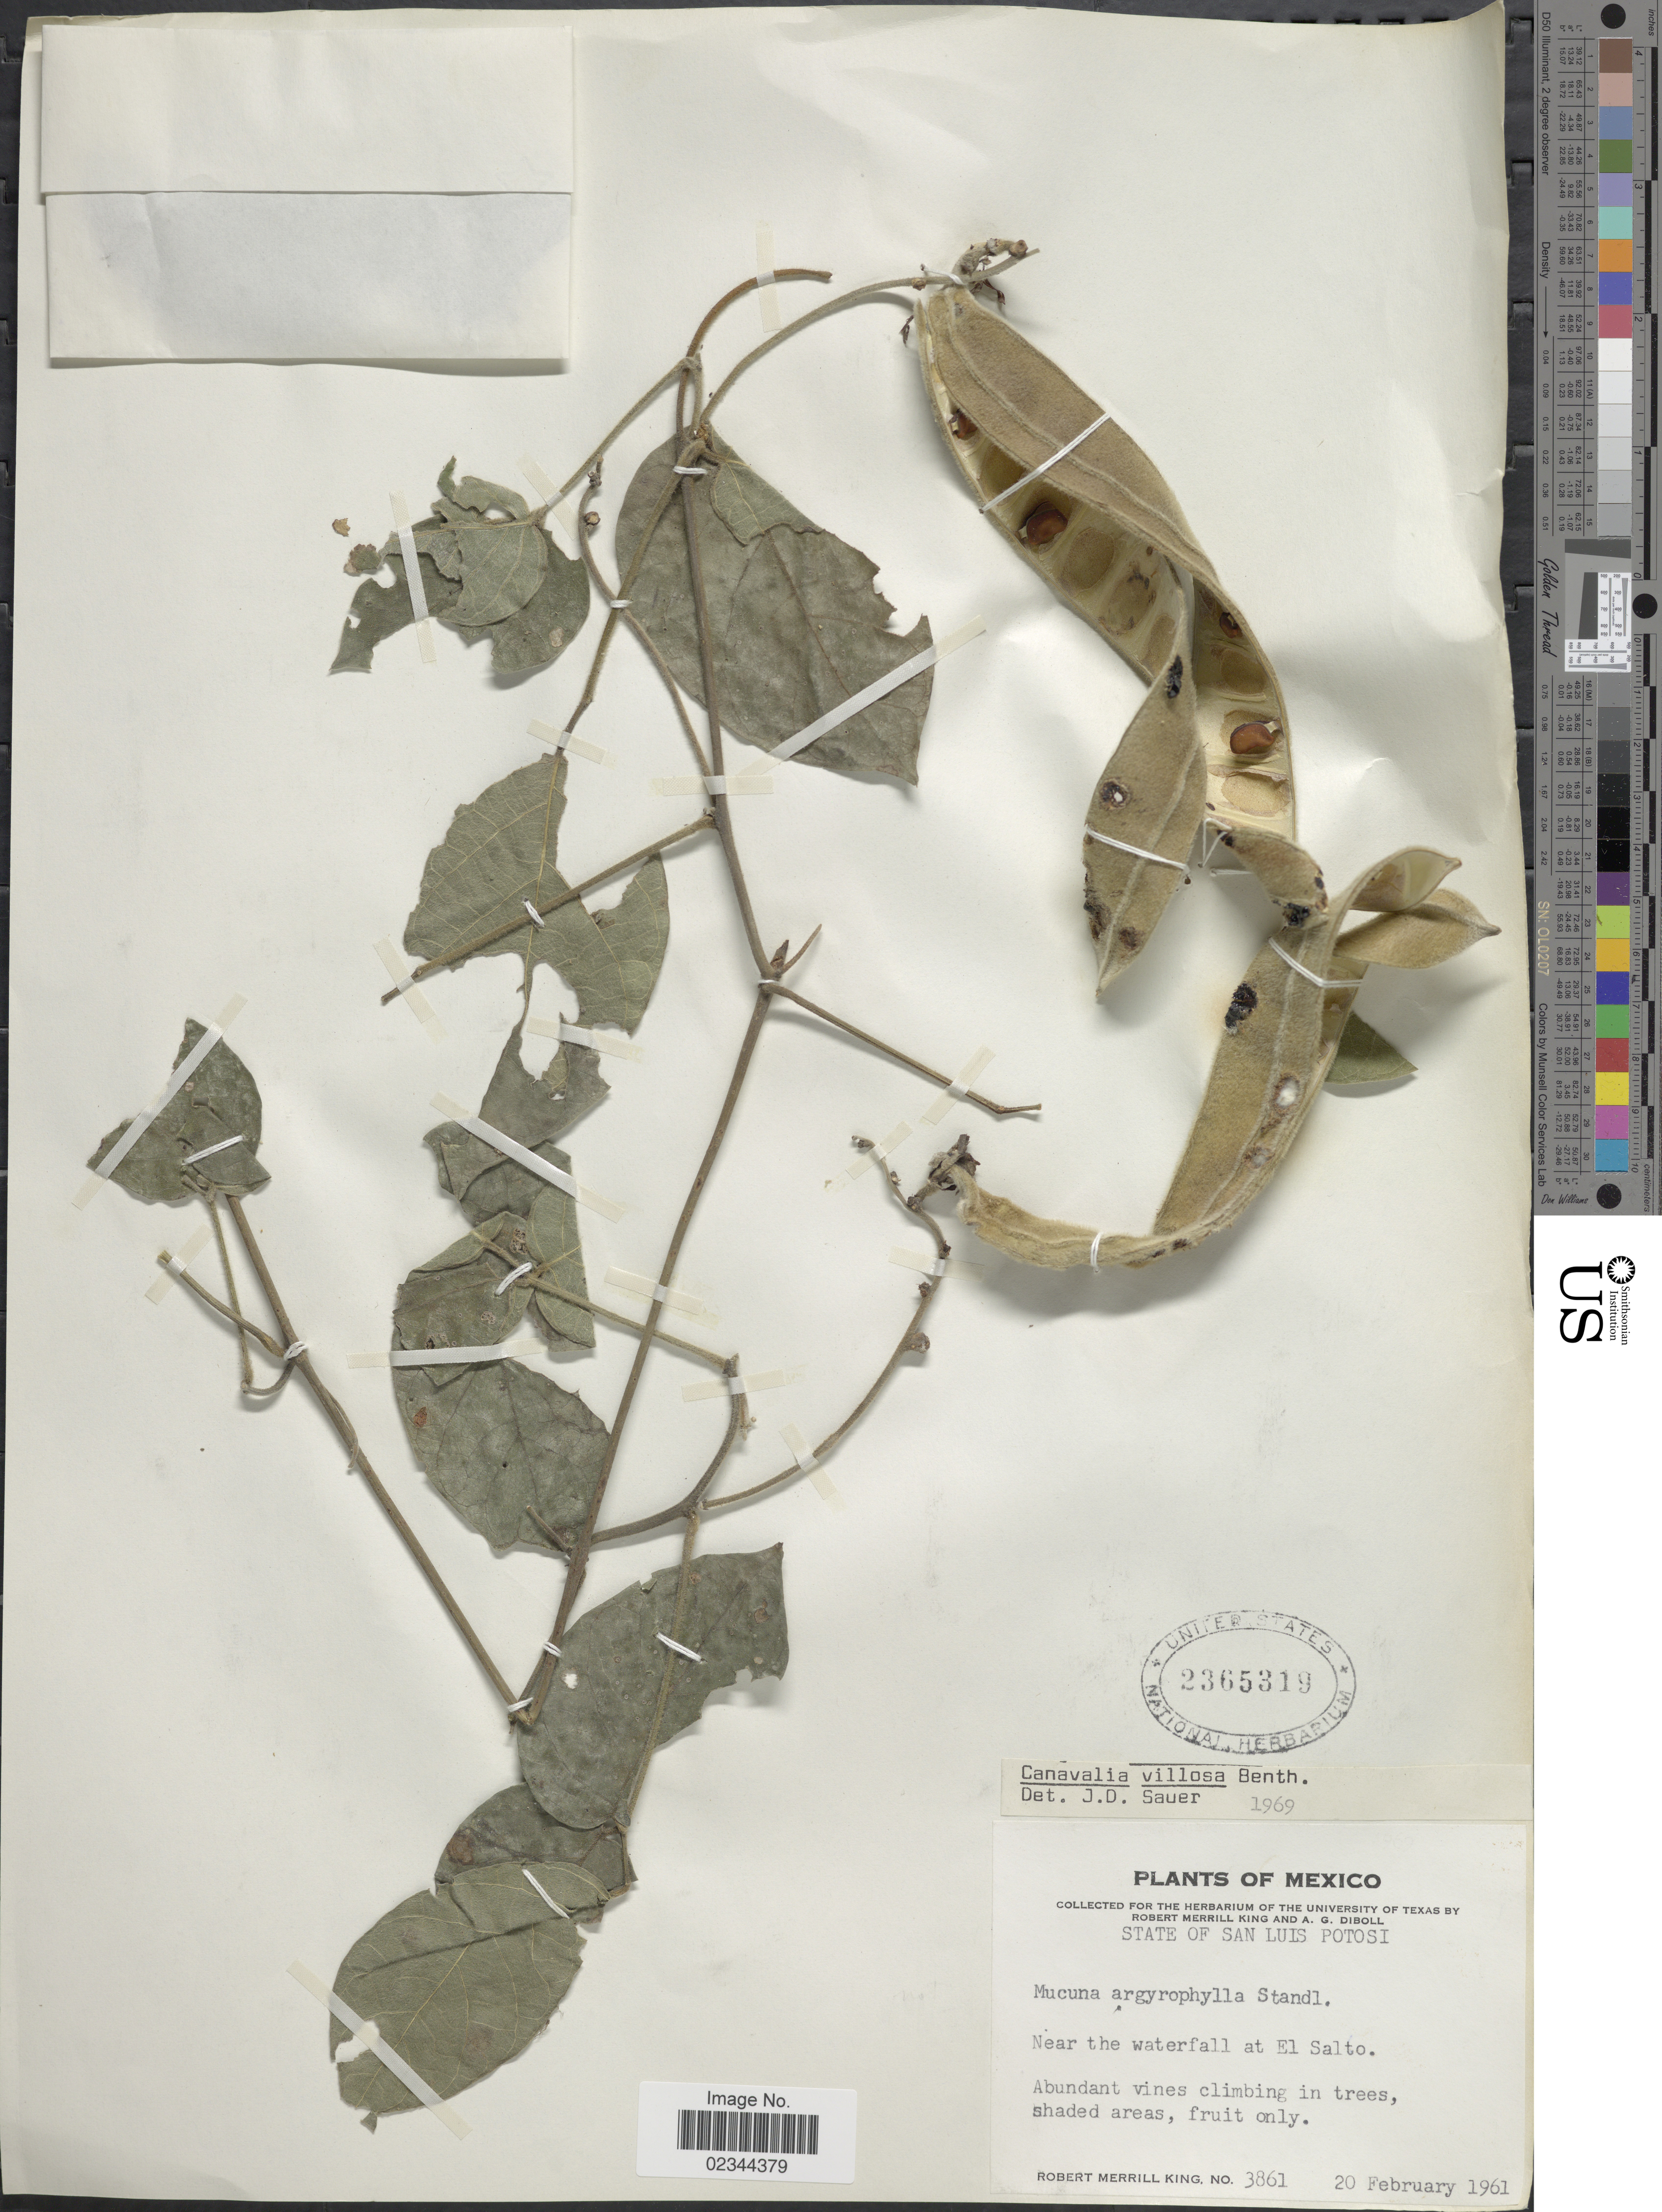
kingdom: Plantae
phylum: Tracheophyta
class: Magnoliopsida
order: Fabales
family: Fabaceae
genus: Canavalia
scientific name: Canavalia villosa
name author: Benth.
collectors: R. M. King & A. Diboll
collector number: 3861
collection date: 1961-02-20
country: Mexico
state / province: San Luis Potosí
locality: Near the waterfall at El Salto.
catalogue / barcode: US 2365319